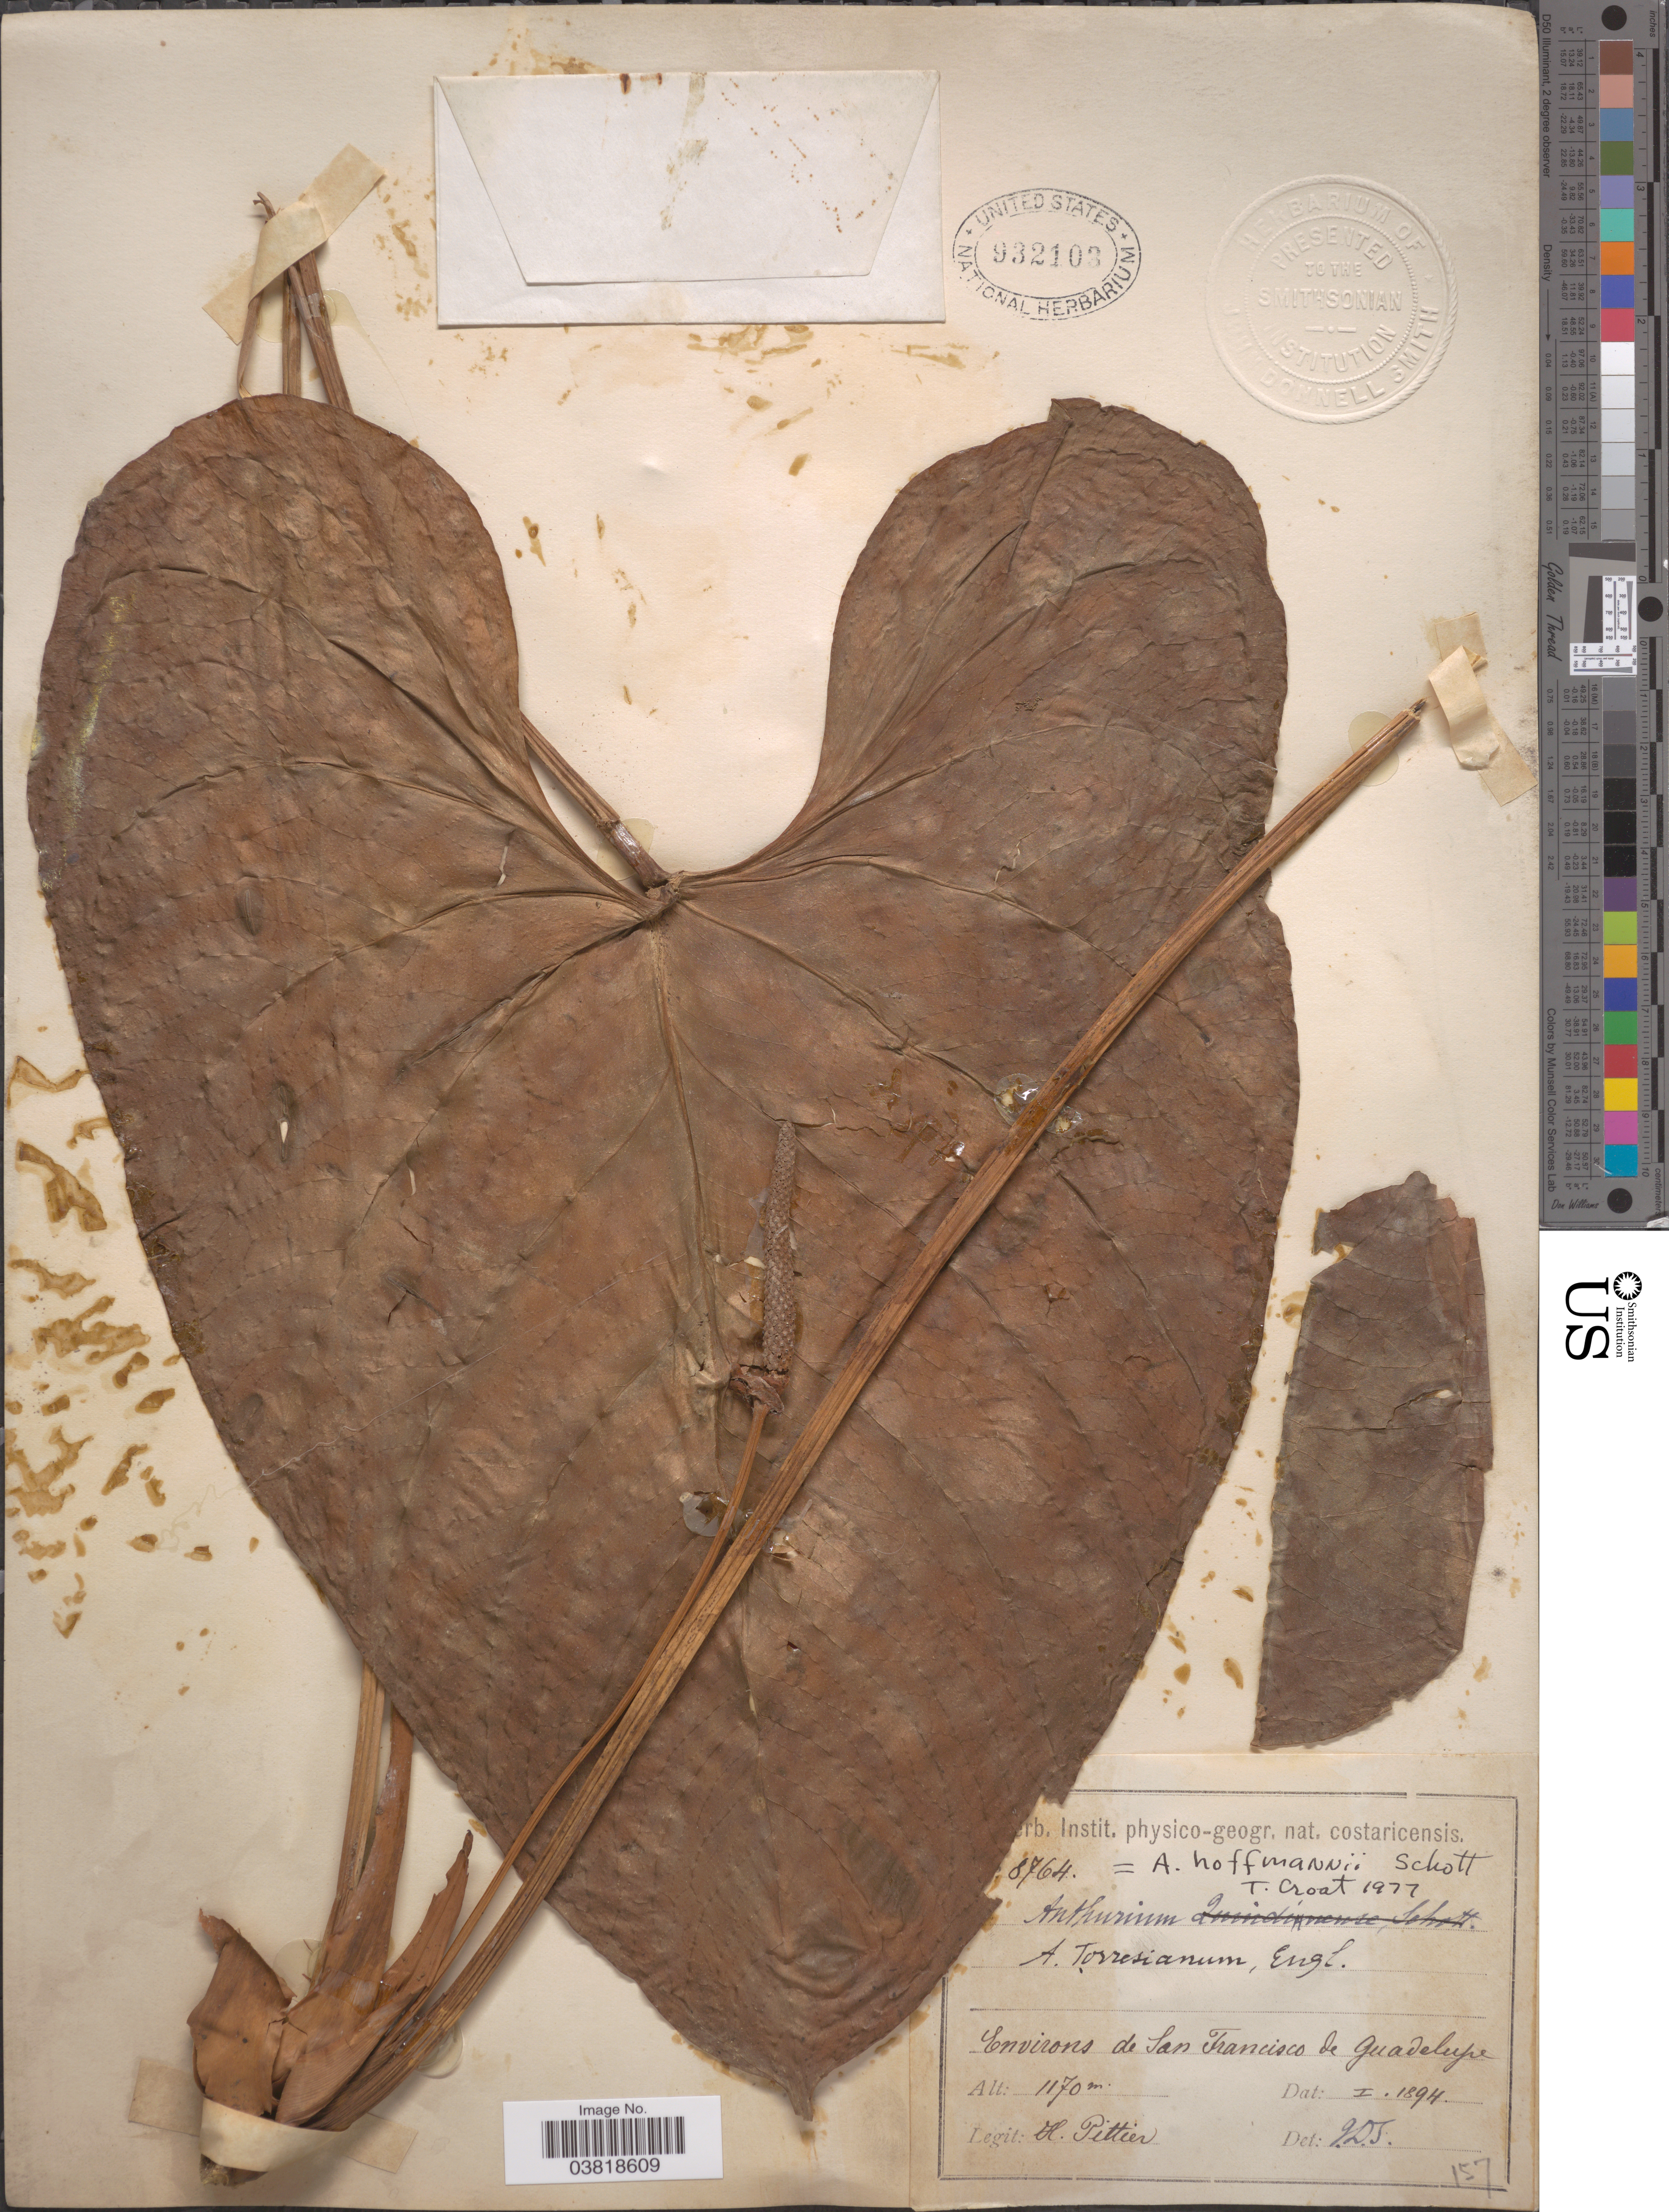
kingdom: Plantae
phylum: Tracheophyta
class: Liliopsida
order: Alismatales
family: Araceae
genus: Anthurium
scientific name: Anthurium hoffmanni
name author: Schott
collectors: H. F. Pittier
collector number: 8764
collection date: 1894-01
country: Costa Rica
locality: Environs de San Francisco de Guadelupe.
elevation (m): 1170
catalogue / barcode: US 932103